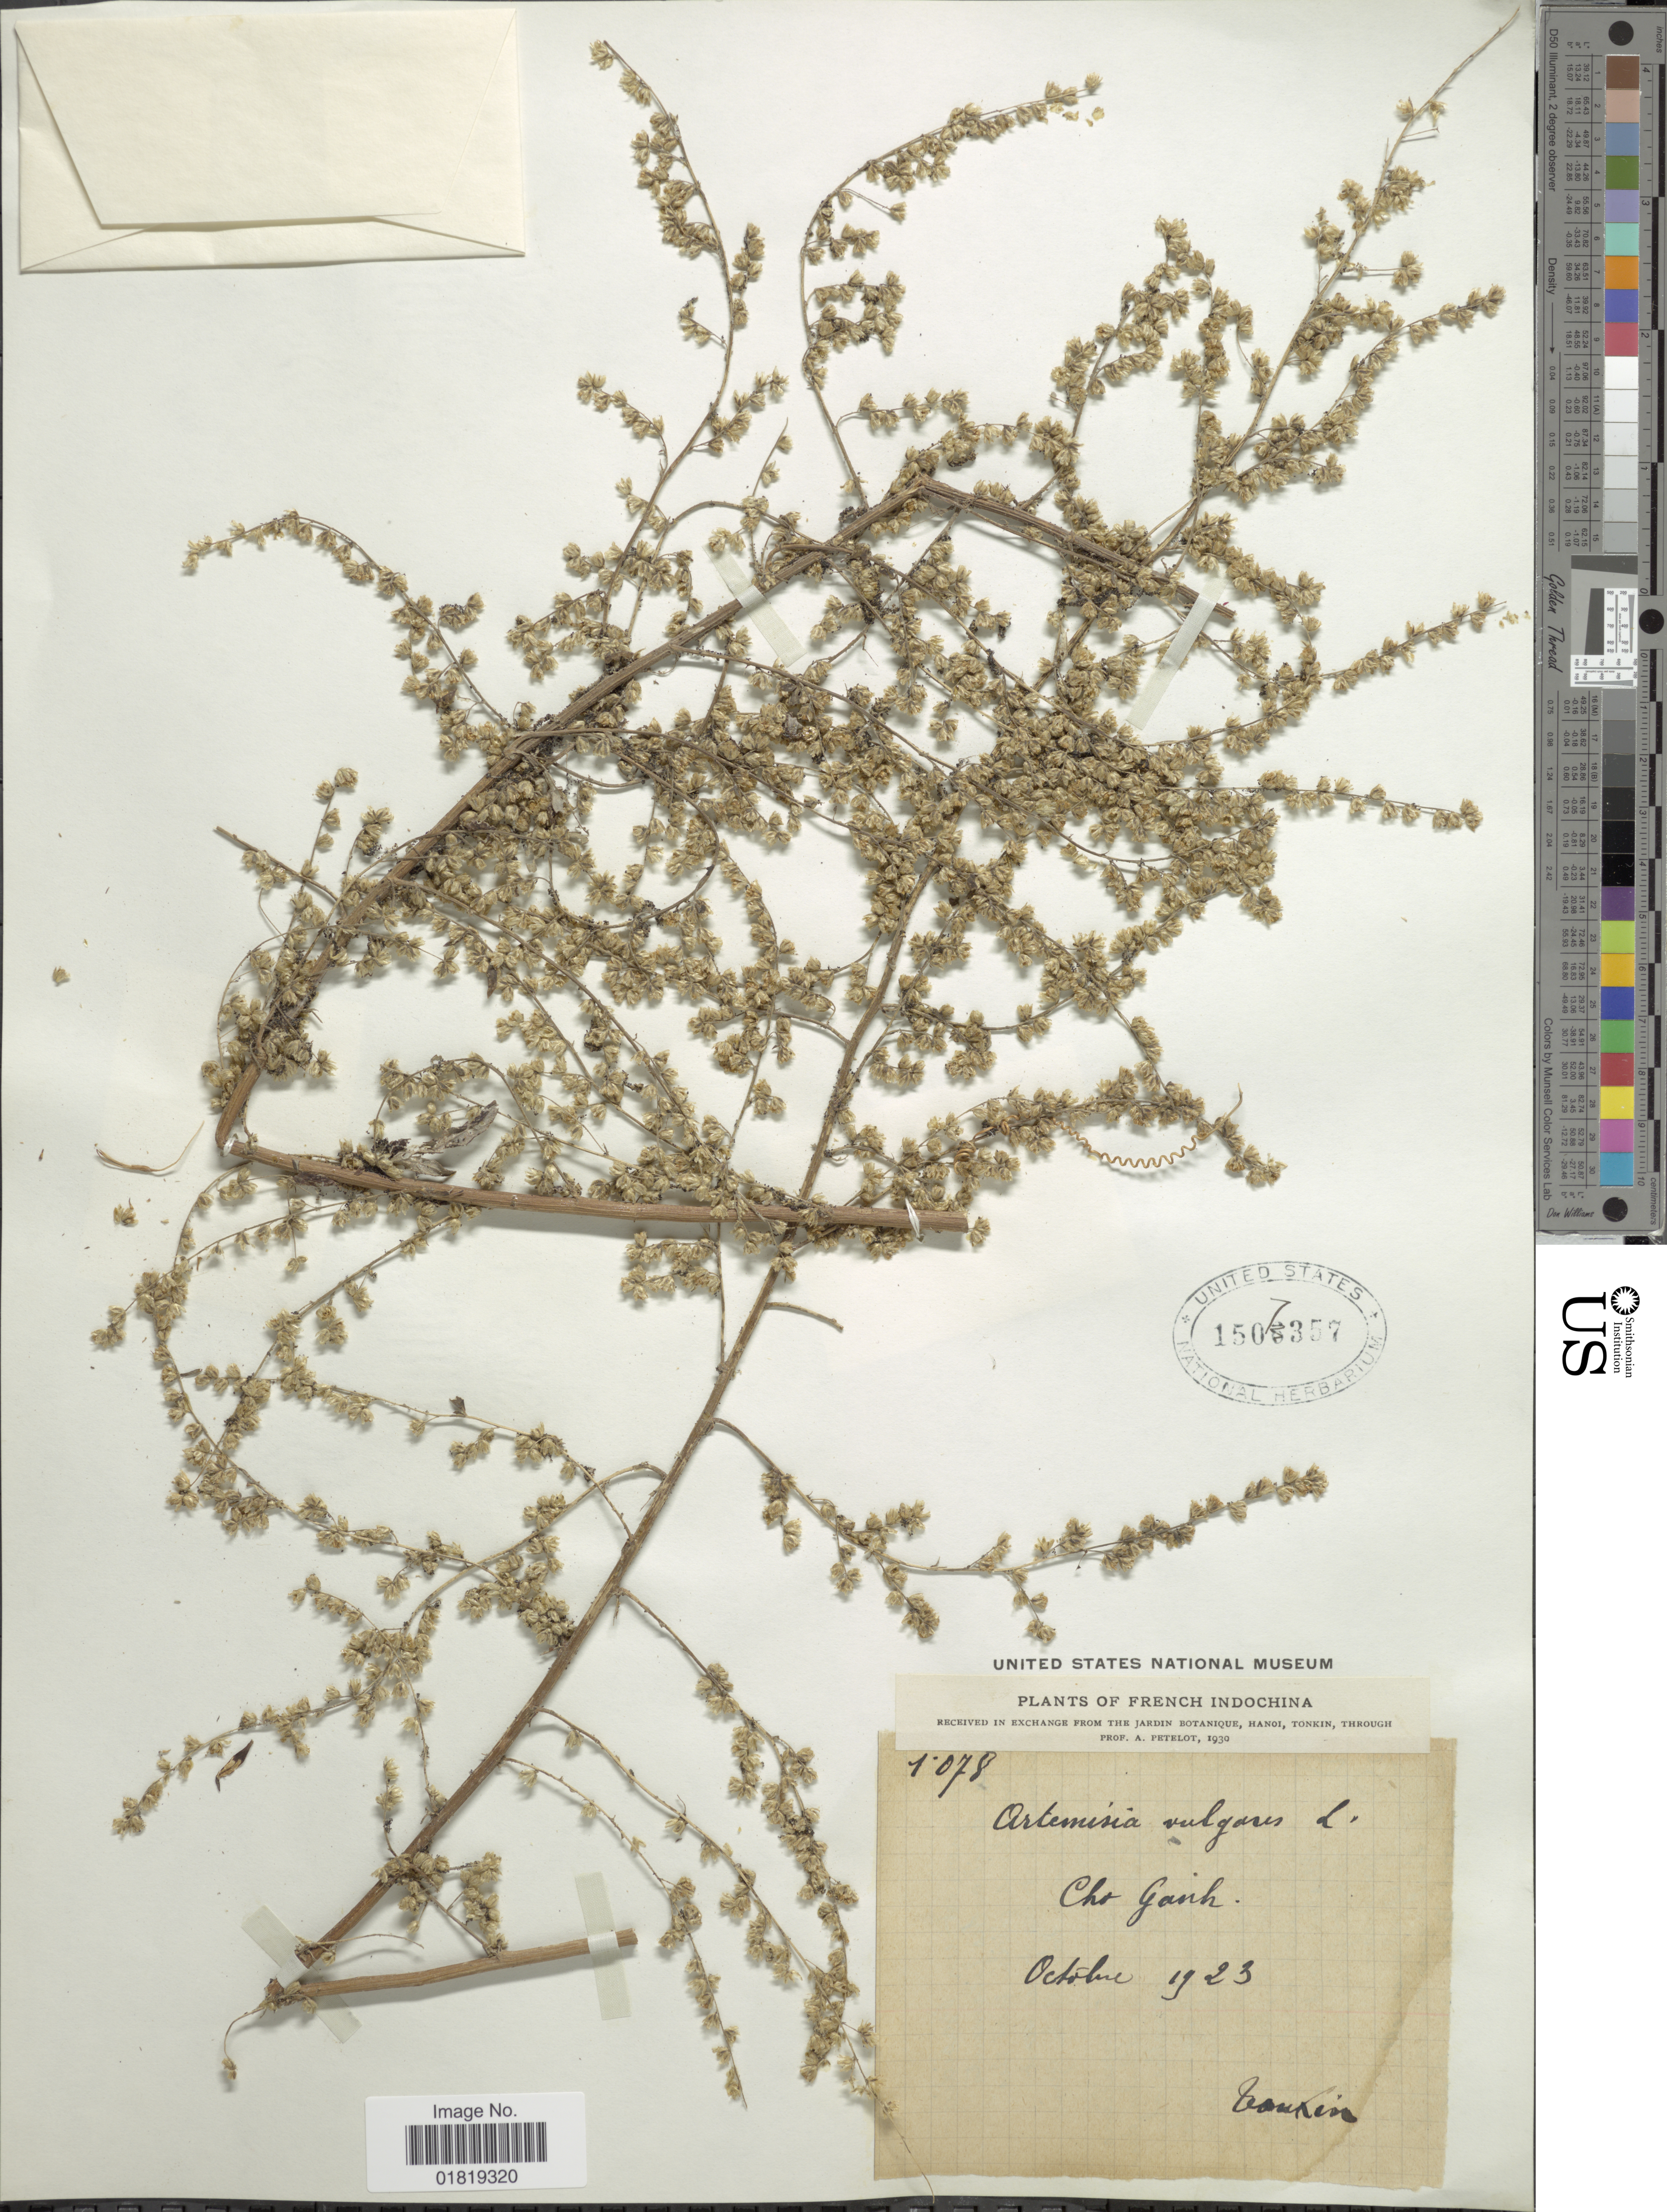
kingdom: Plantae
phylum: Tracheophyta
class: Magnoliopsida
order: Asterales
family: Asteraceae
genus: Artemisia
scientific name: Artemisia vulgaris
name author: L.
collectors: A. Petelot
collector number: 1078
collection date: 1923-10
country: Vietnam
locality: Tonkin. Cho Ganh [interpreted]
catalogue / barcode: US 1507357